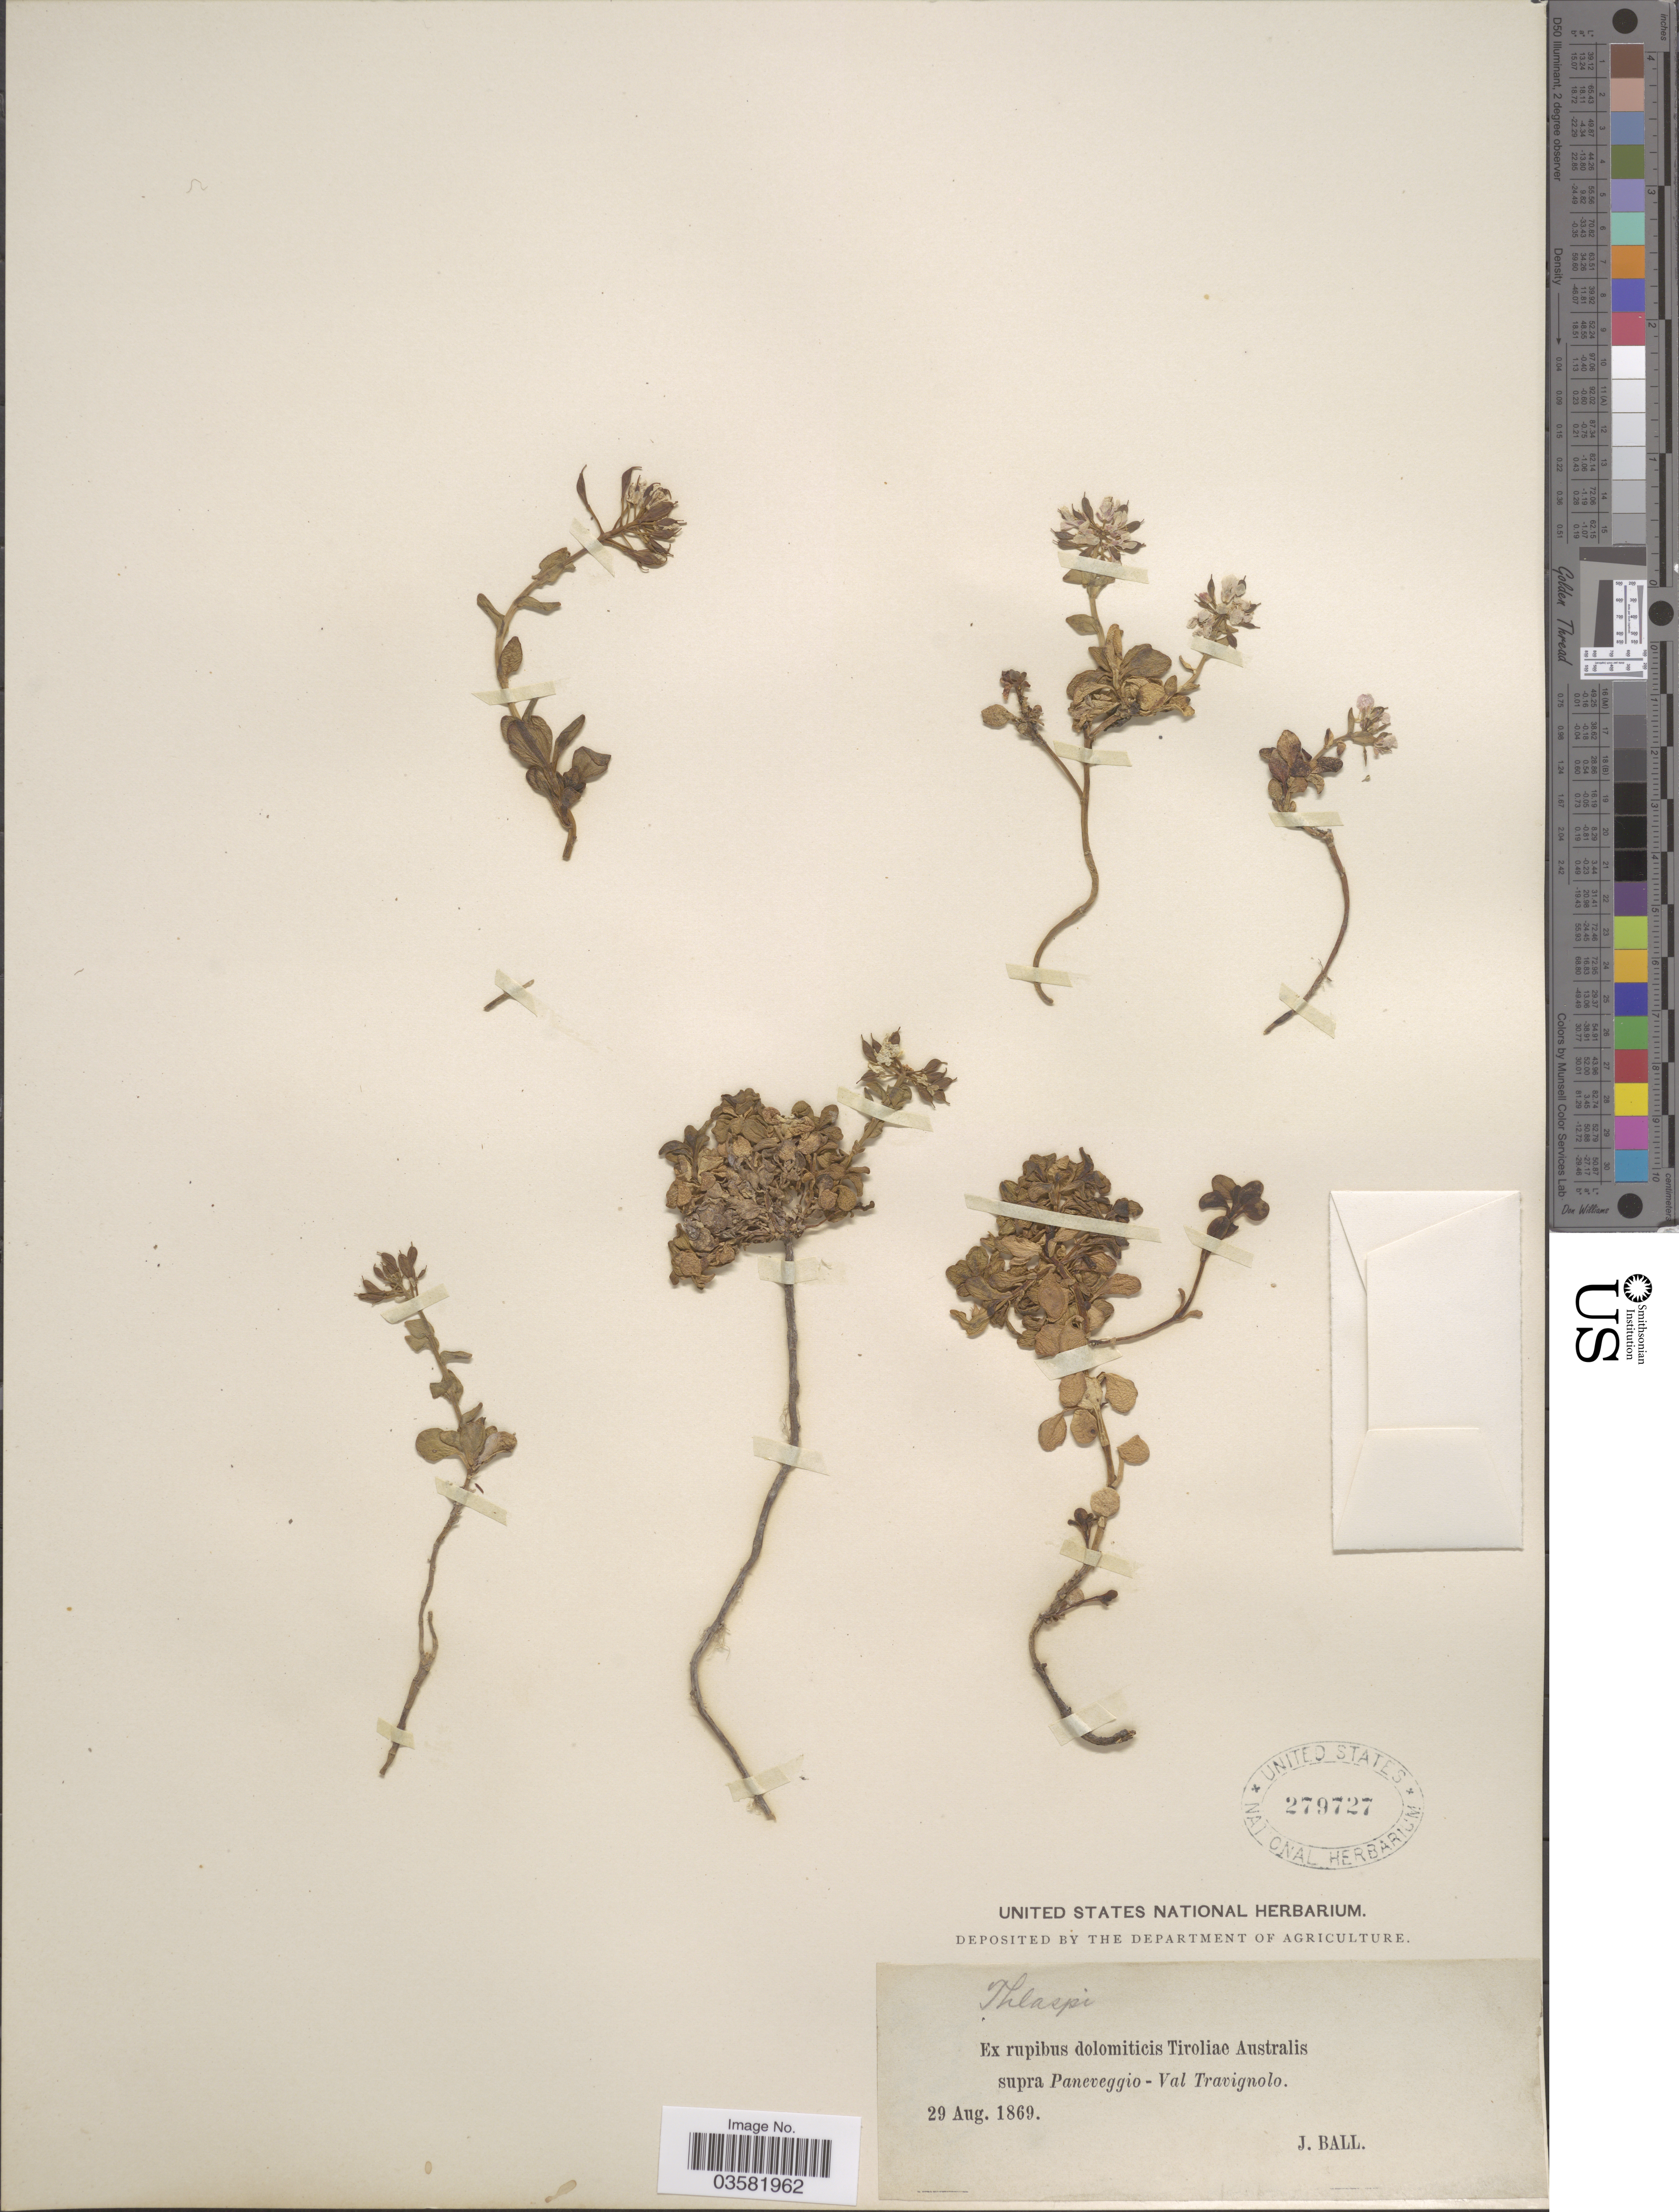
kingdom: Plantae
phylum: Tracheophyta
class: Magnoliopsida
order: Brassicales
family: Brassicaceae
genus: Thlaspi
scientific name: Thlaspi sp.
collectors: J. Ball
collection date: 1869-08-29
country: Italy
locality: Ex rupibus dolomiticis Tiroliae Australis supra Paneveggio - Val Travignolo.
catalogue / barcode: US 279727